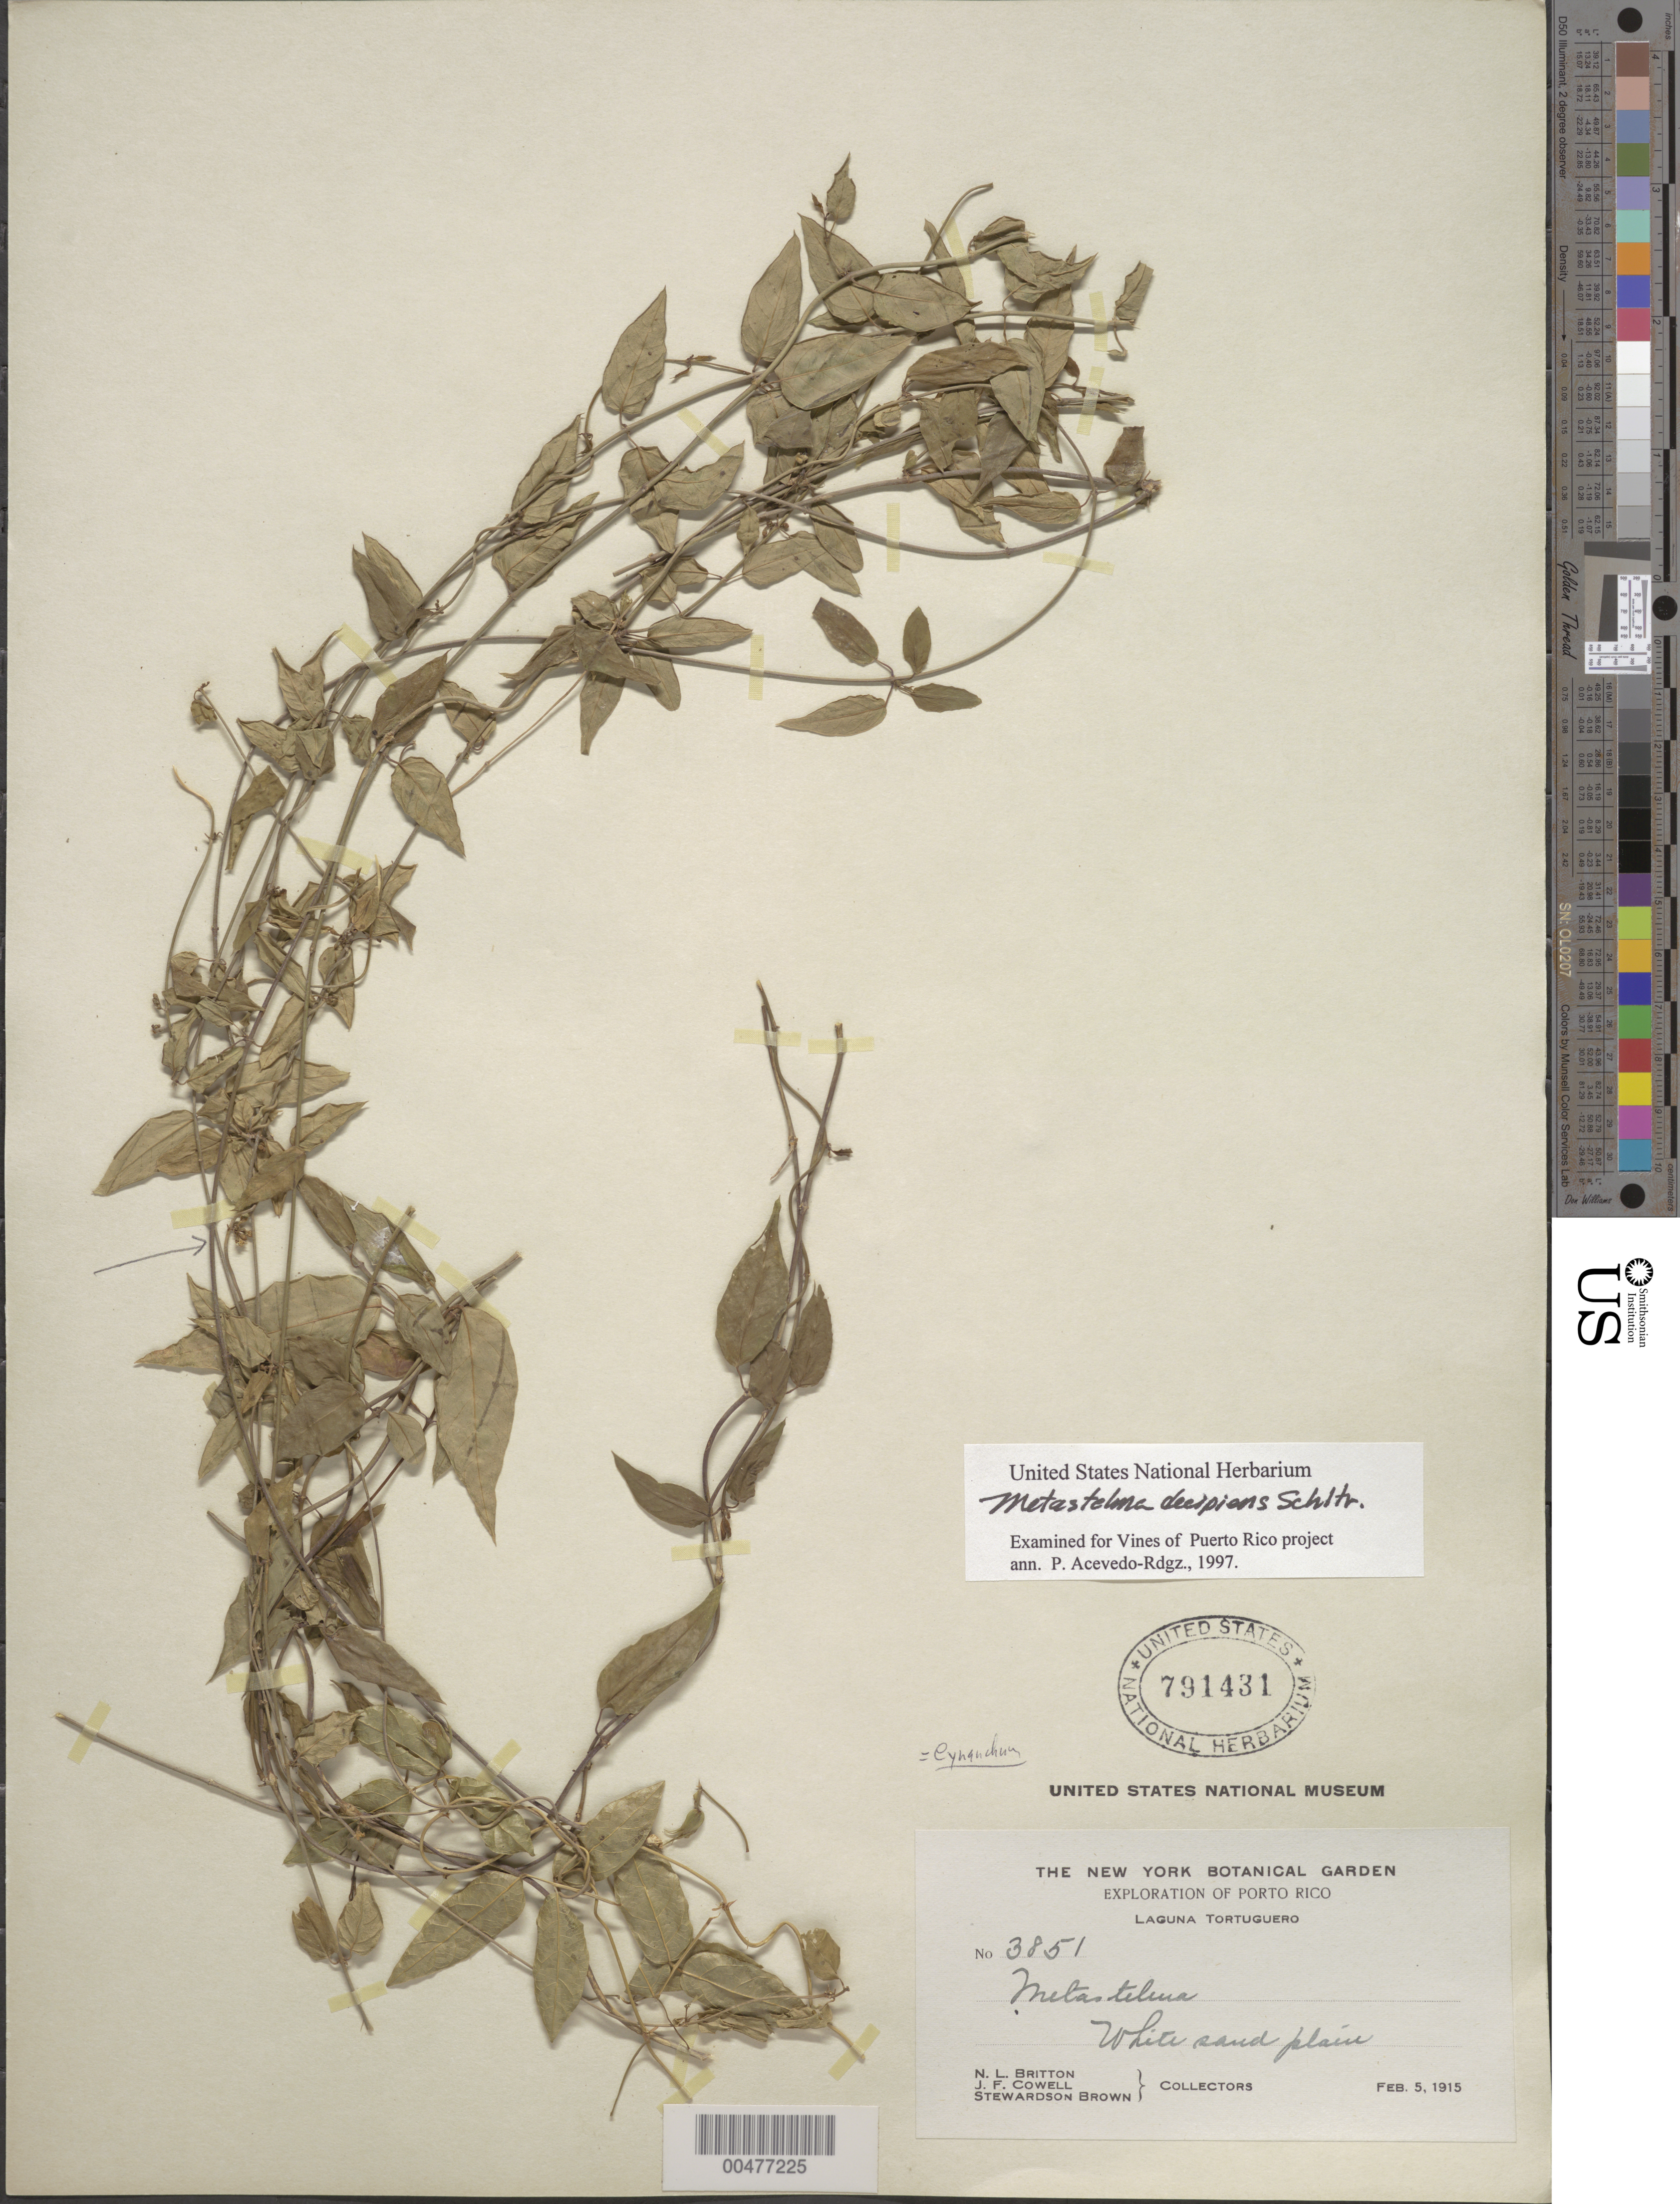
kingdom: Plantae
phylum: Tracheophyta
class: Magnoliopsida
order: Gentianales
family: Apocynaceae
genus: Cynanchum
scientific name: Cynanchum sp.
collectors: Britton, --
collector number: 3851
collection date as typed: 05 Feb 1915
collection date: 1915-02-05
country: Puerto Rico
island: Greater Antilles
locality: Laguna Tortuguero. White sand plain.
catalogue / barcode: US 791431